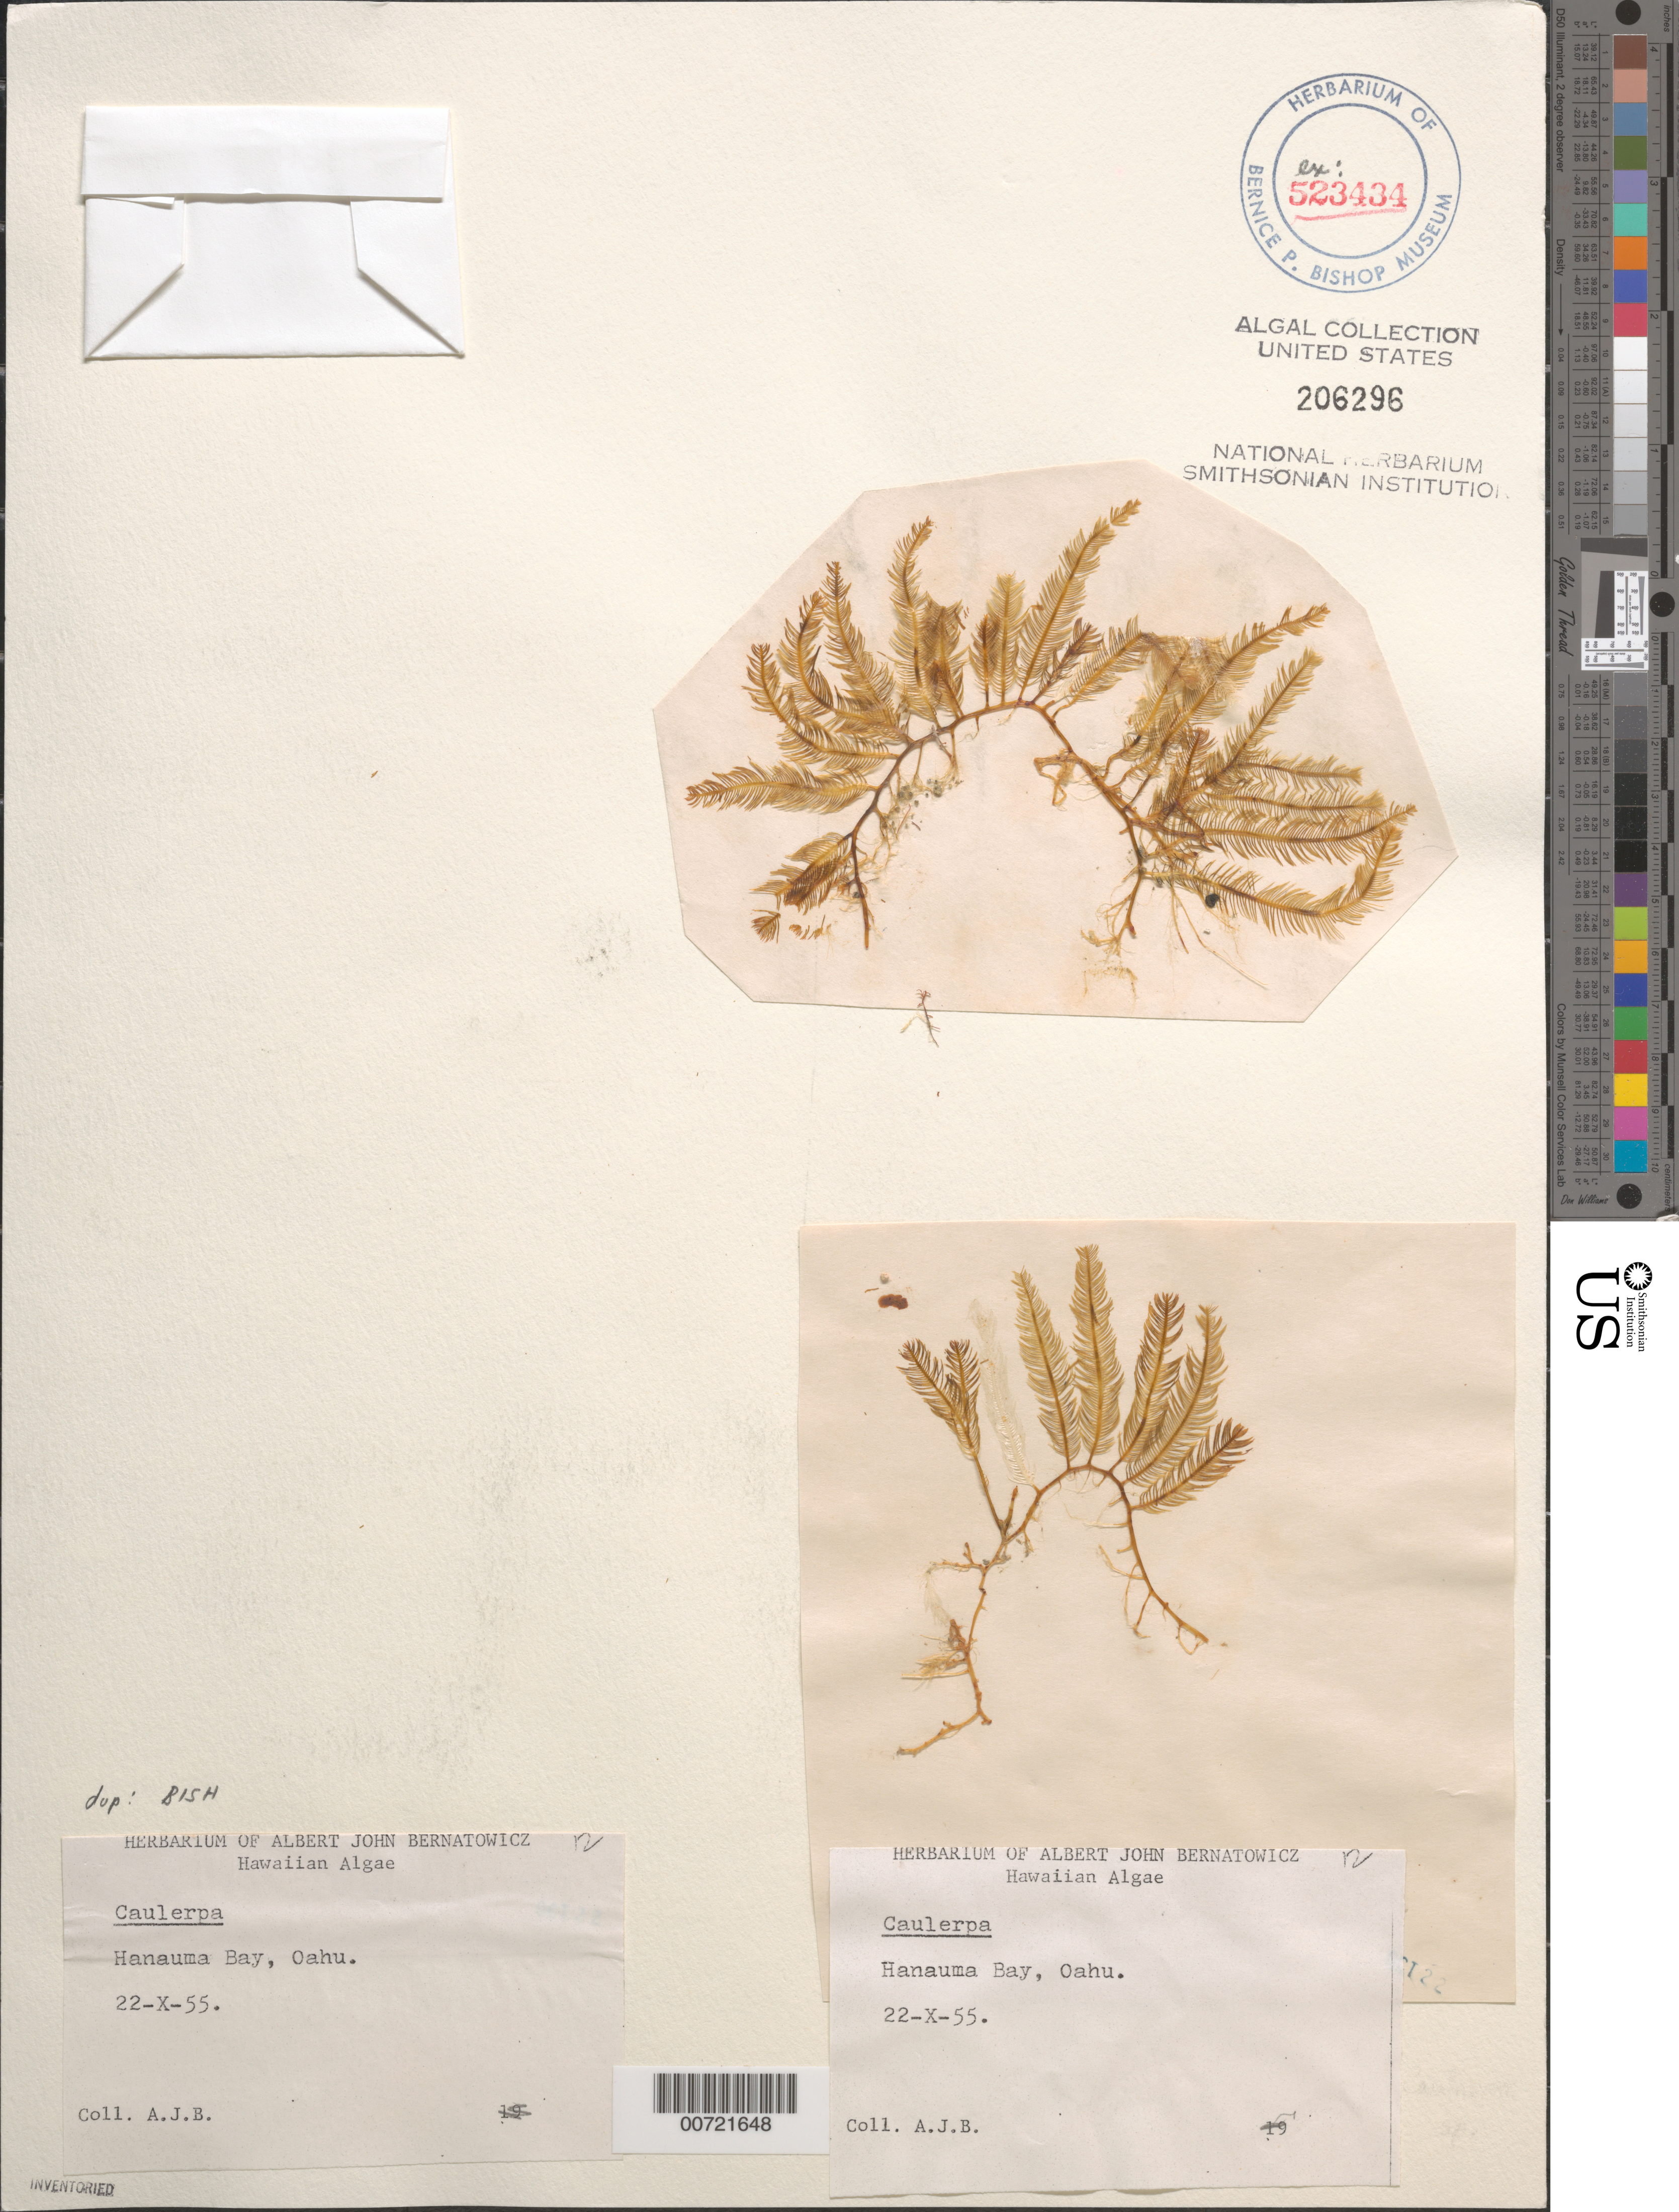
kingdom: Plantae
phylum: Chlorophyta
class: Ulvophyceae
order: Bryopsidales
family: Caulerpaceae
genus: Caulerpa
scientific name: Caulerpa sp.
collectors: A. Bernatowicz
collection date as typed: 22 Oct 1955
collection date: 1955-10-22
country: United States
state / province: Hawaii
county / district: Honolulu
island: Oahu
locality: Hanauma Bay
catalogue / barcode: US 206296